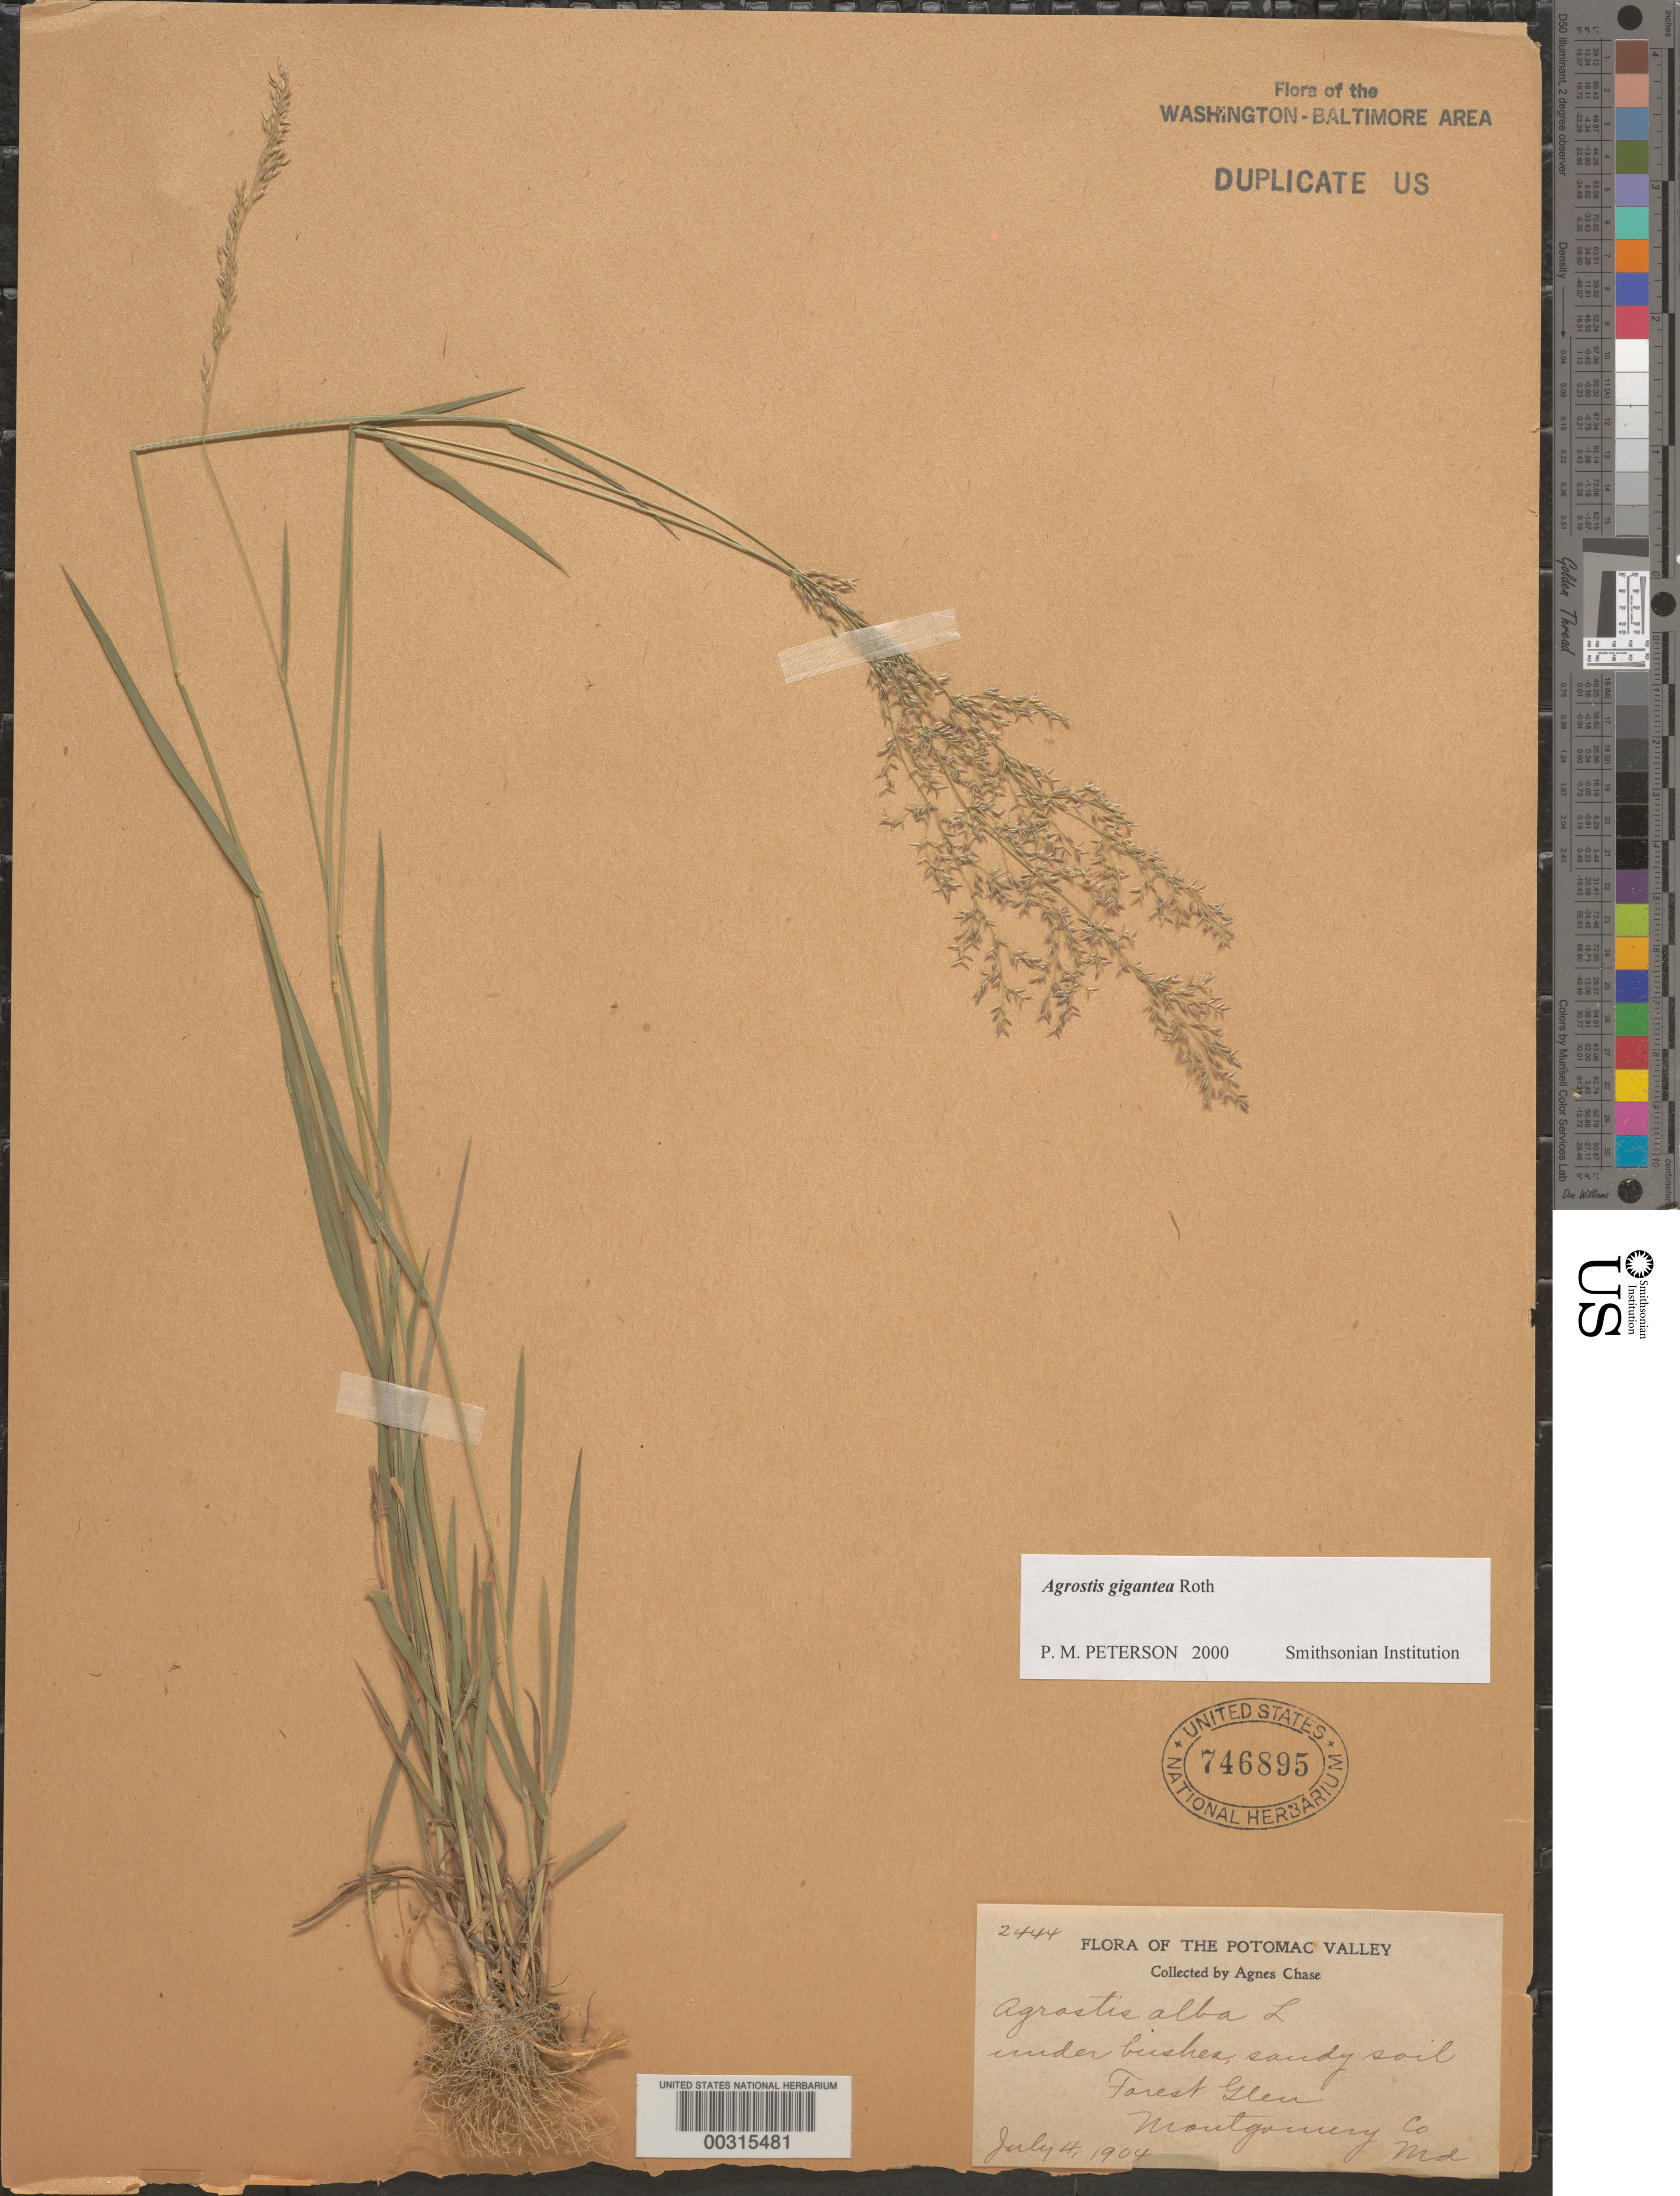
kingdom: Plantae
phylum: Tracheophyta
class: Liliopsida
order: Poales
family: Poaceae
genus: Agrostis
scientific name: Agrostis gigantea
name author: Roth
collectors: A. Chase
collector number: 2444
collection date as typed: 04 Jul 1904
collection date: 1904-07-04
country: United States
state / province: Maryland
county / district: Montgomery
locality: Forest Glen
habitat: Under bushes, sandy soil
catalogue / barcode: US 746895